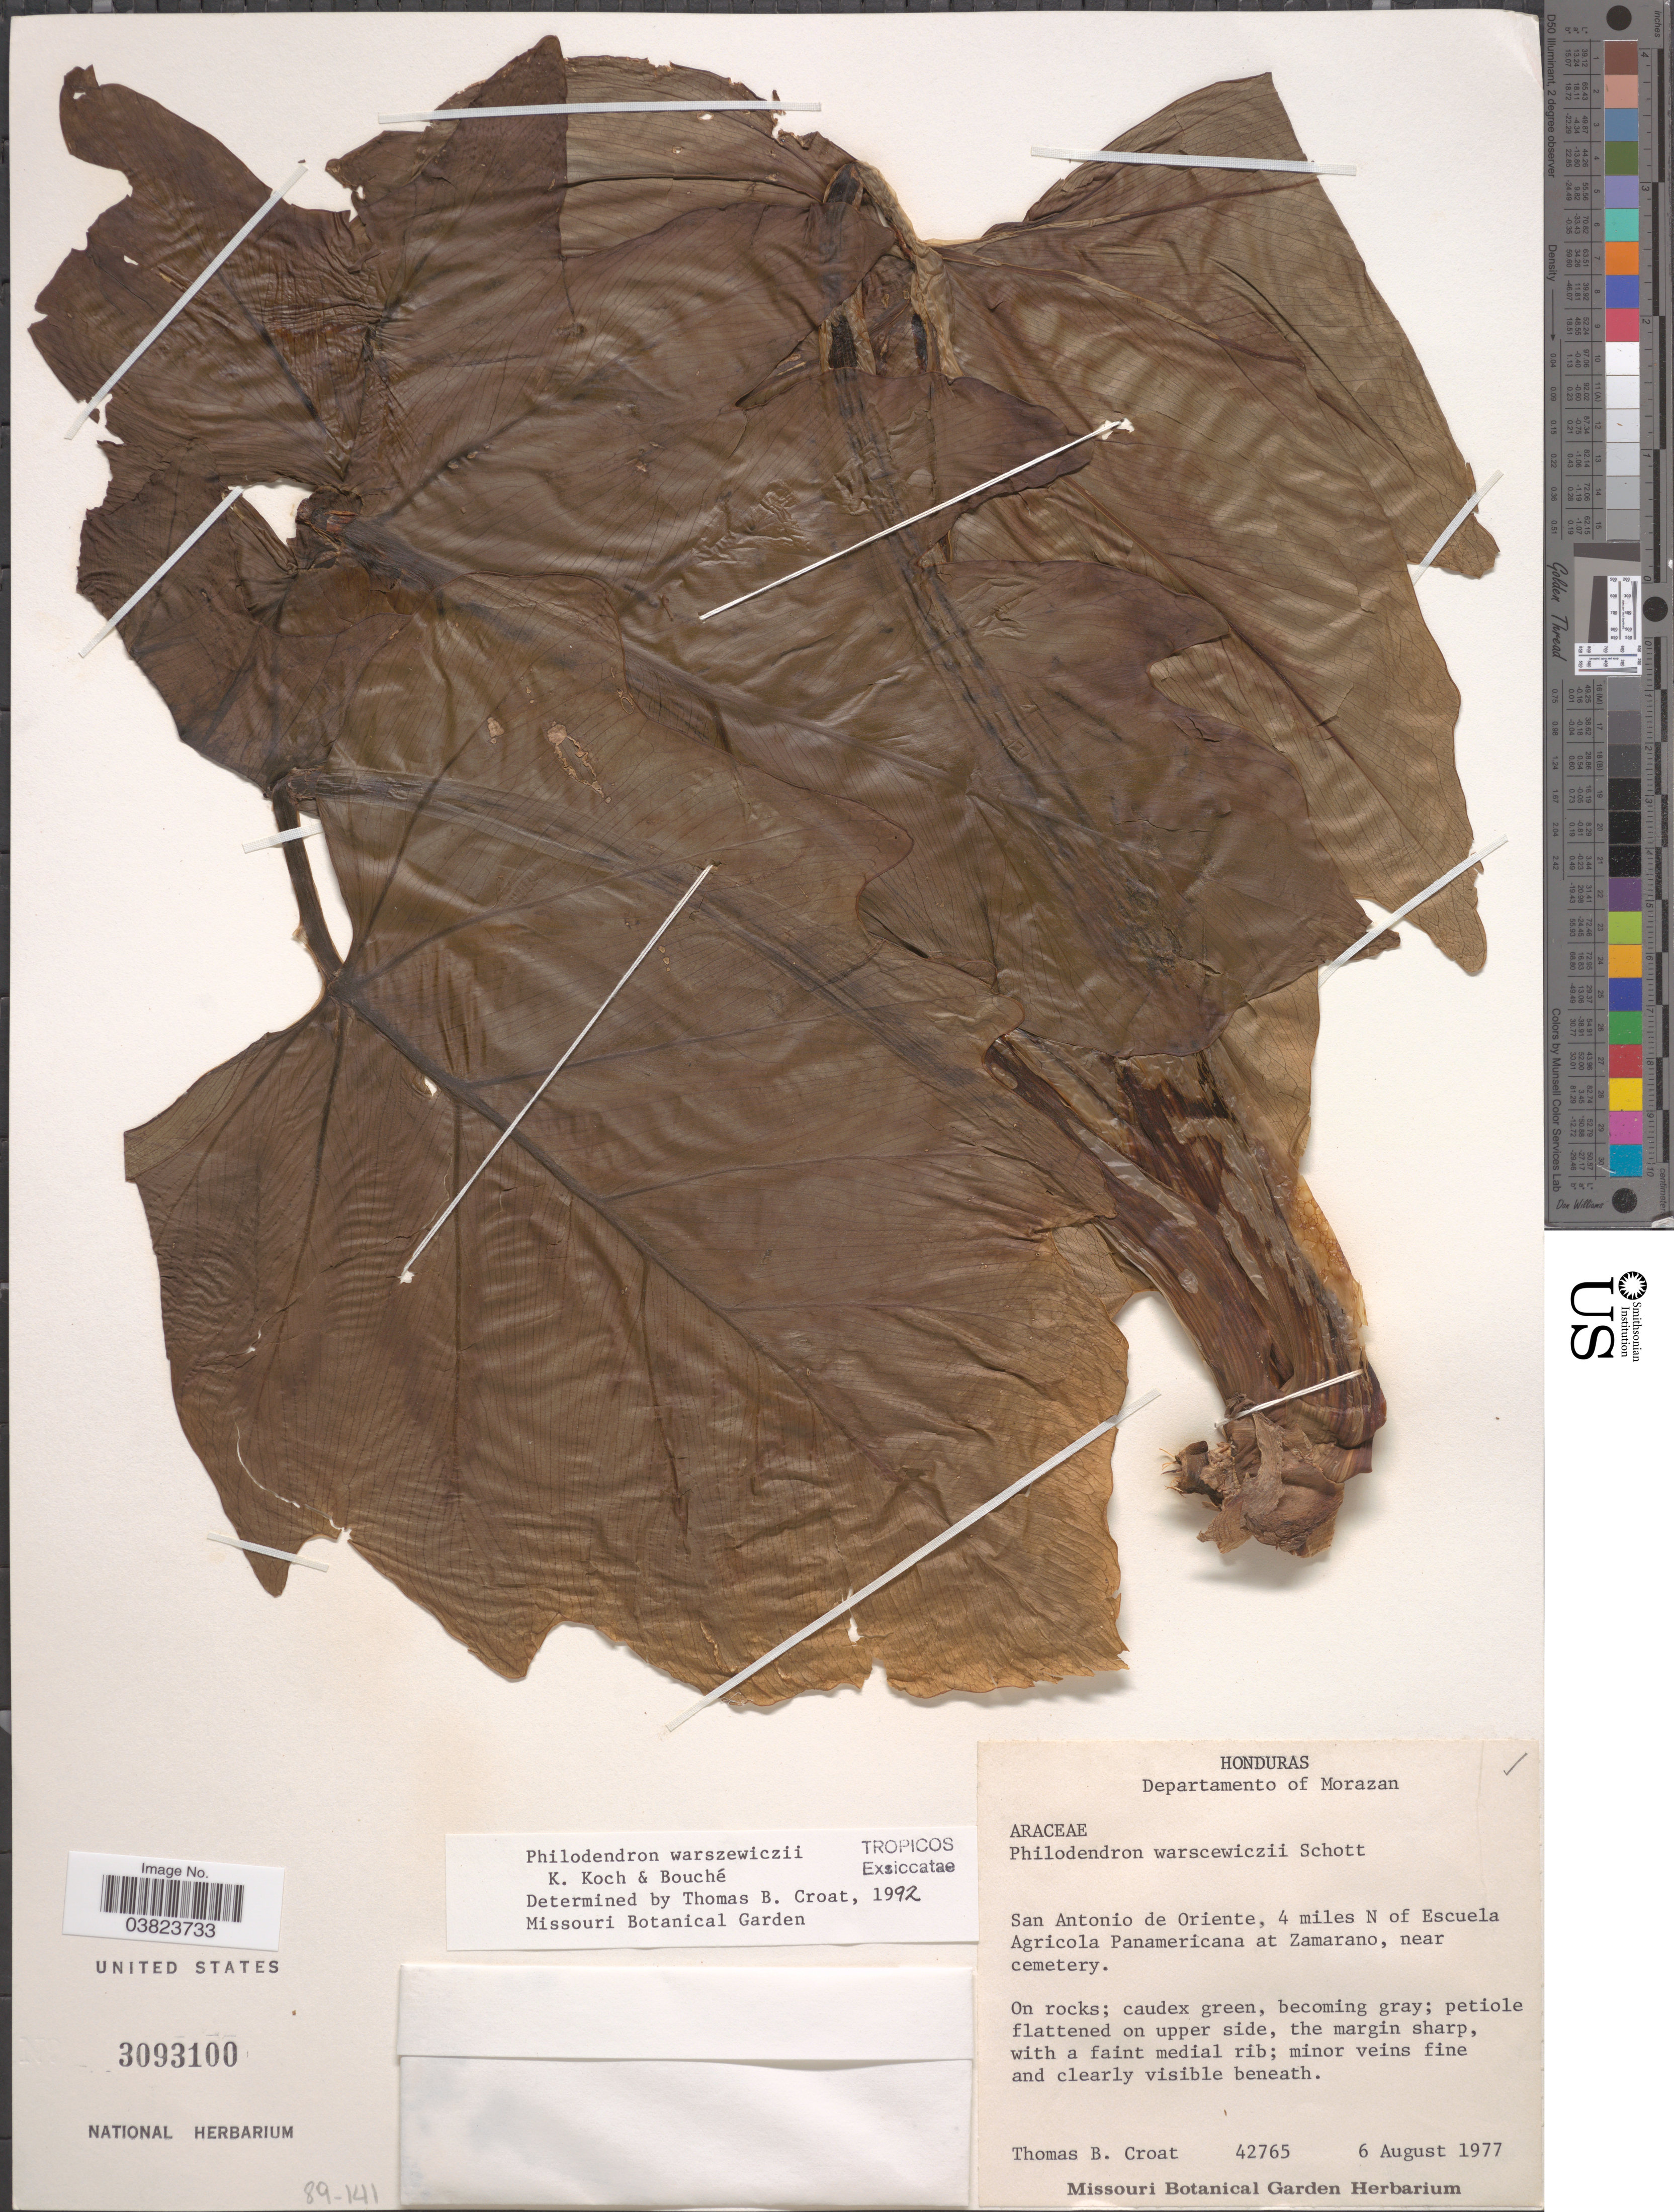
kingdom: Plantae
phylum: Tracheophyta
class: Liliopsida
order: Alismatales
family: Araceae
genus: Philodendron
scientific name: Philodendron warszewiczii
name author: K. Koch & C.D. Bouché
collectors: T. B. Croat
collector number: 42765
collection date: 1977-08-06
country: Honduras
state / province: Fco. Morazán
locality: Departamento of Morazan. San Antonio de Oriente, 4 miles N of Escuela Agricola Panamericana at Zamarano, near cemetry.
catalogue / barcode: US 3093100